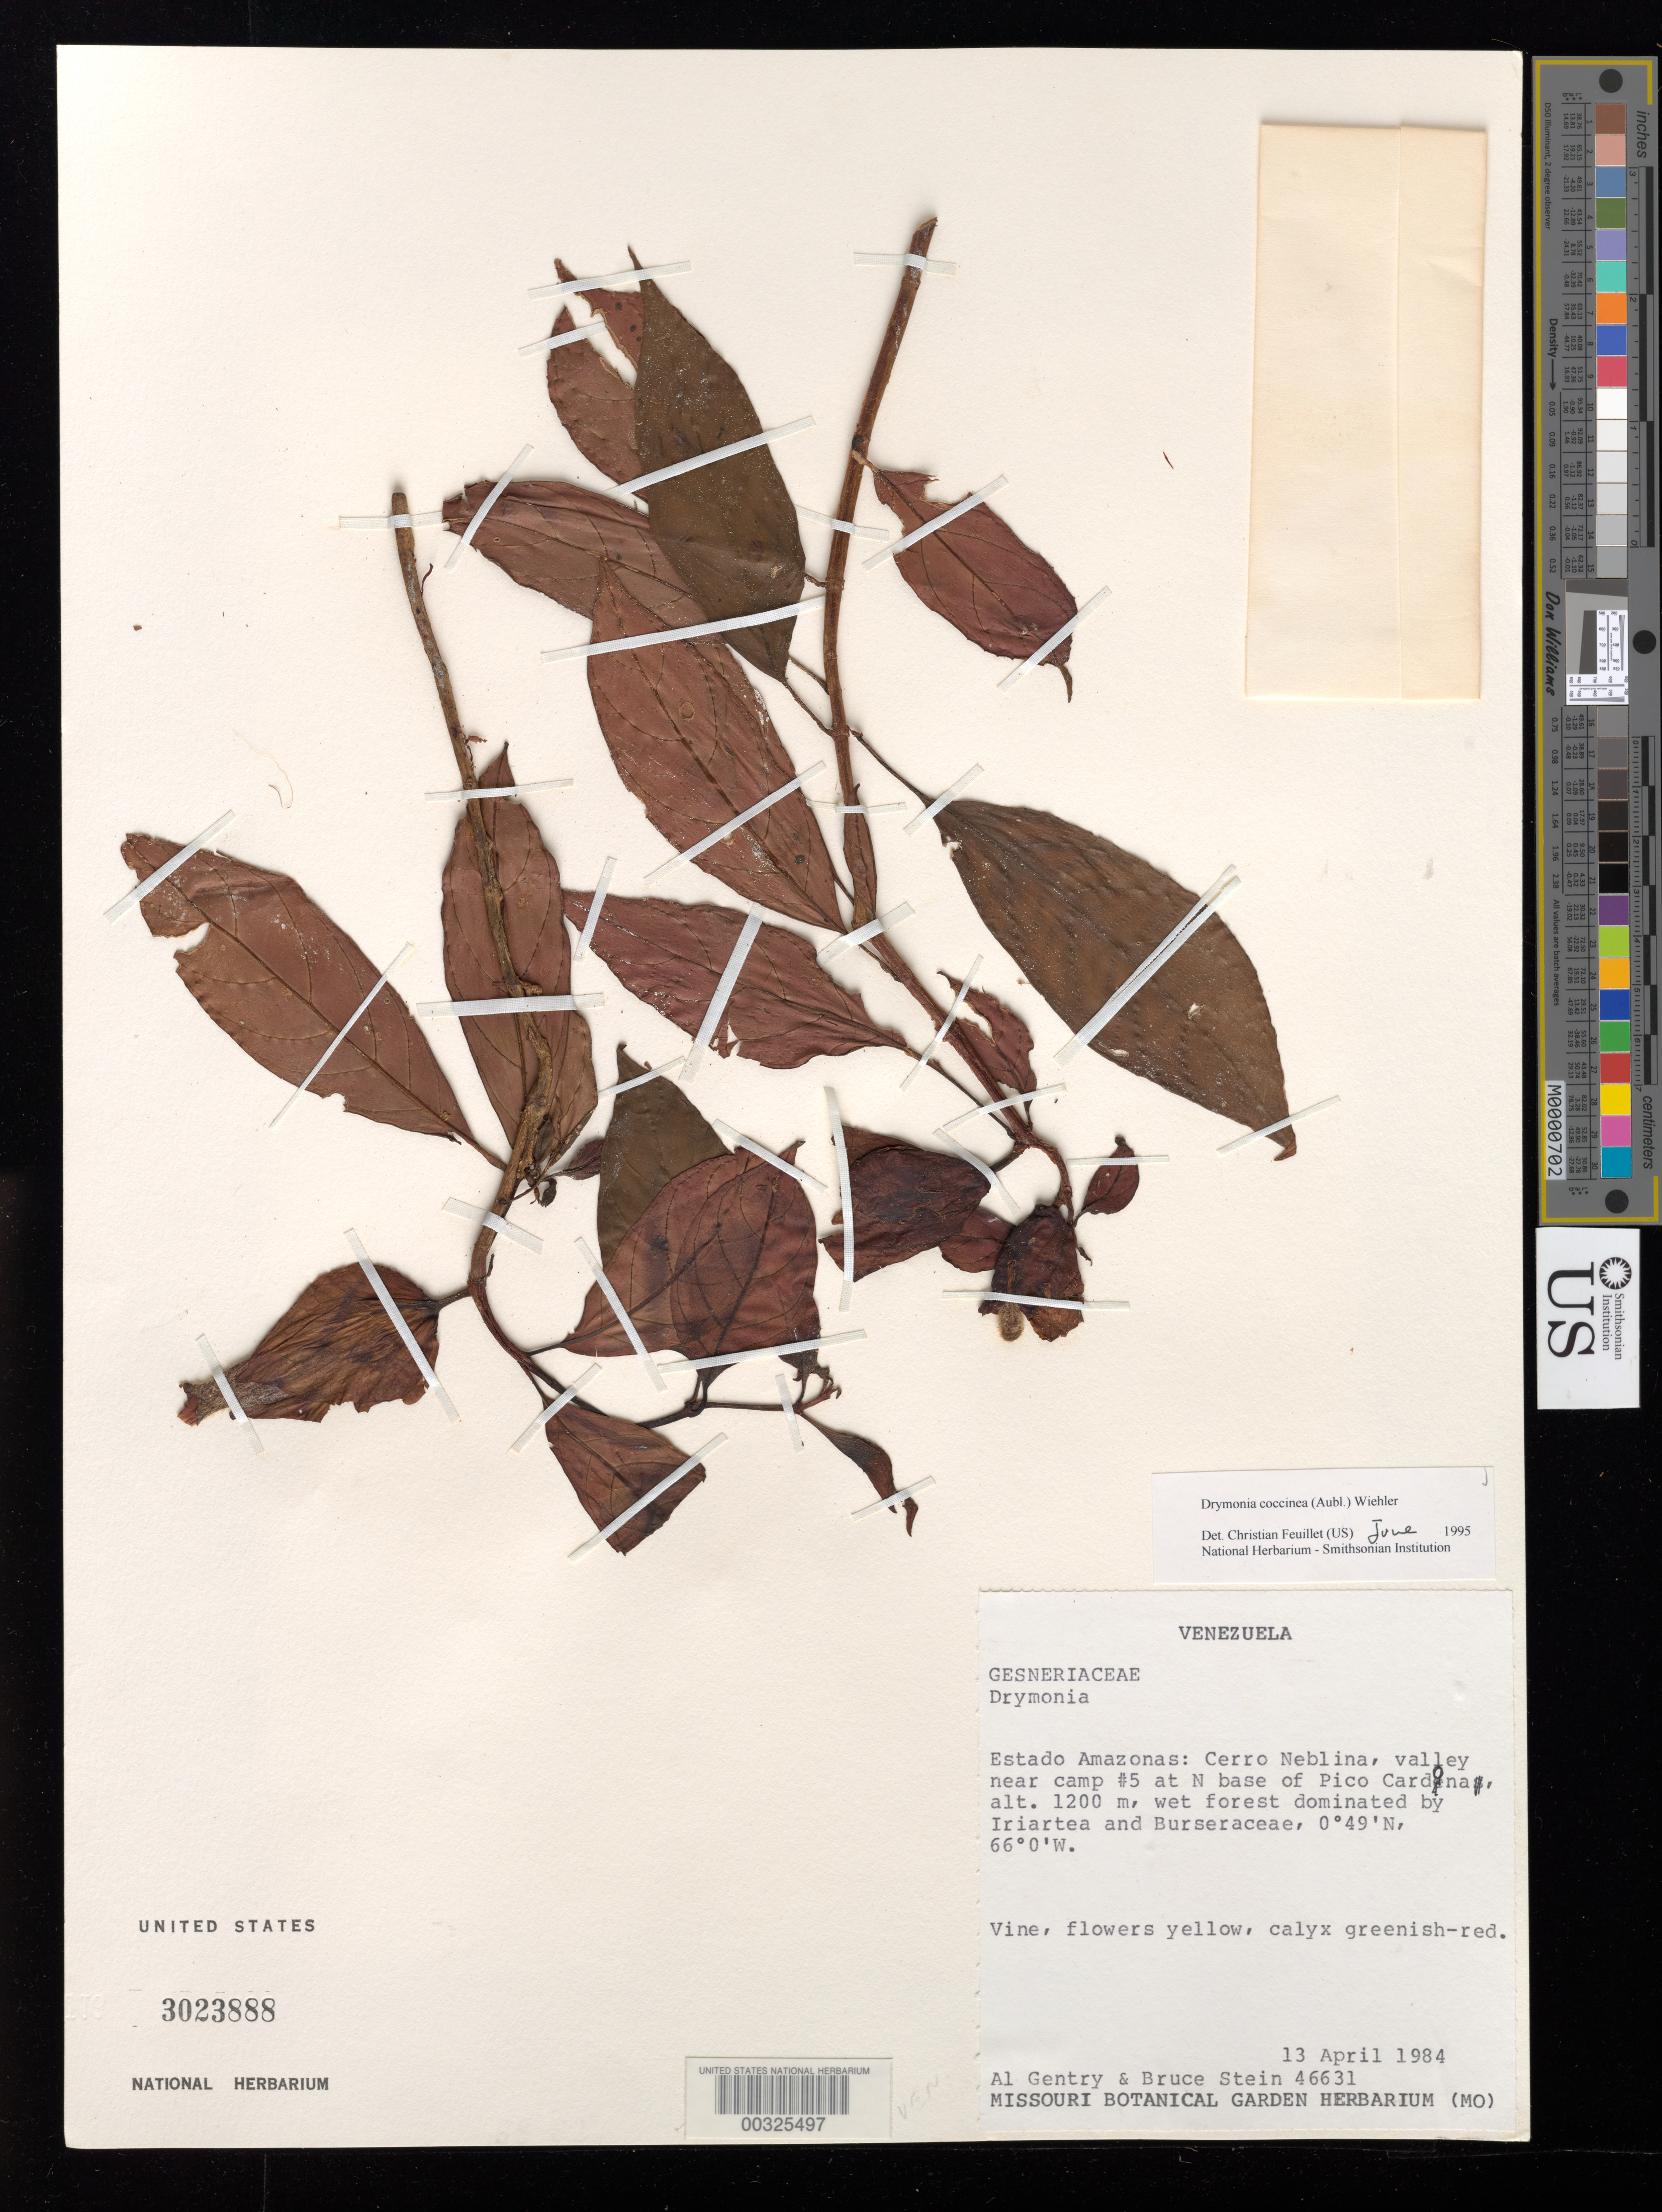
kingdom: Plantae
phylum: Tracheophyta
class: Magnoliopsida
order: Lamiales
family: Gesneriaceae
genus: Drymonia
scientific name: Drymonia coccinea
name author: (Aubl.) Wiehler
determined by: Feuillet, C.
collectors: A. H. Gentry & B. A. Stein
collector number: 46631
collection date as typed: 13 Apr 1984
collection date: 1984-04-13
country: Venezuela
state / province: Amazonas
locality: Cerro Neblina, valley near camp #5 at N base of Pico Cardona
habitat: Wet forest dominated by Iriartea and Burseraceae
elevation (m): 1200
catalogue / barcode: US 3023888